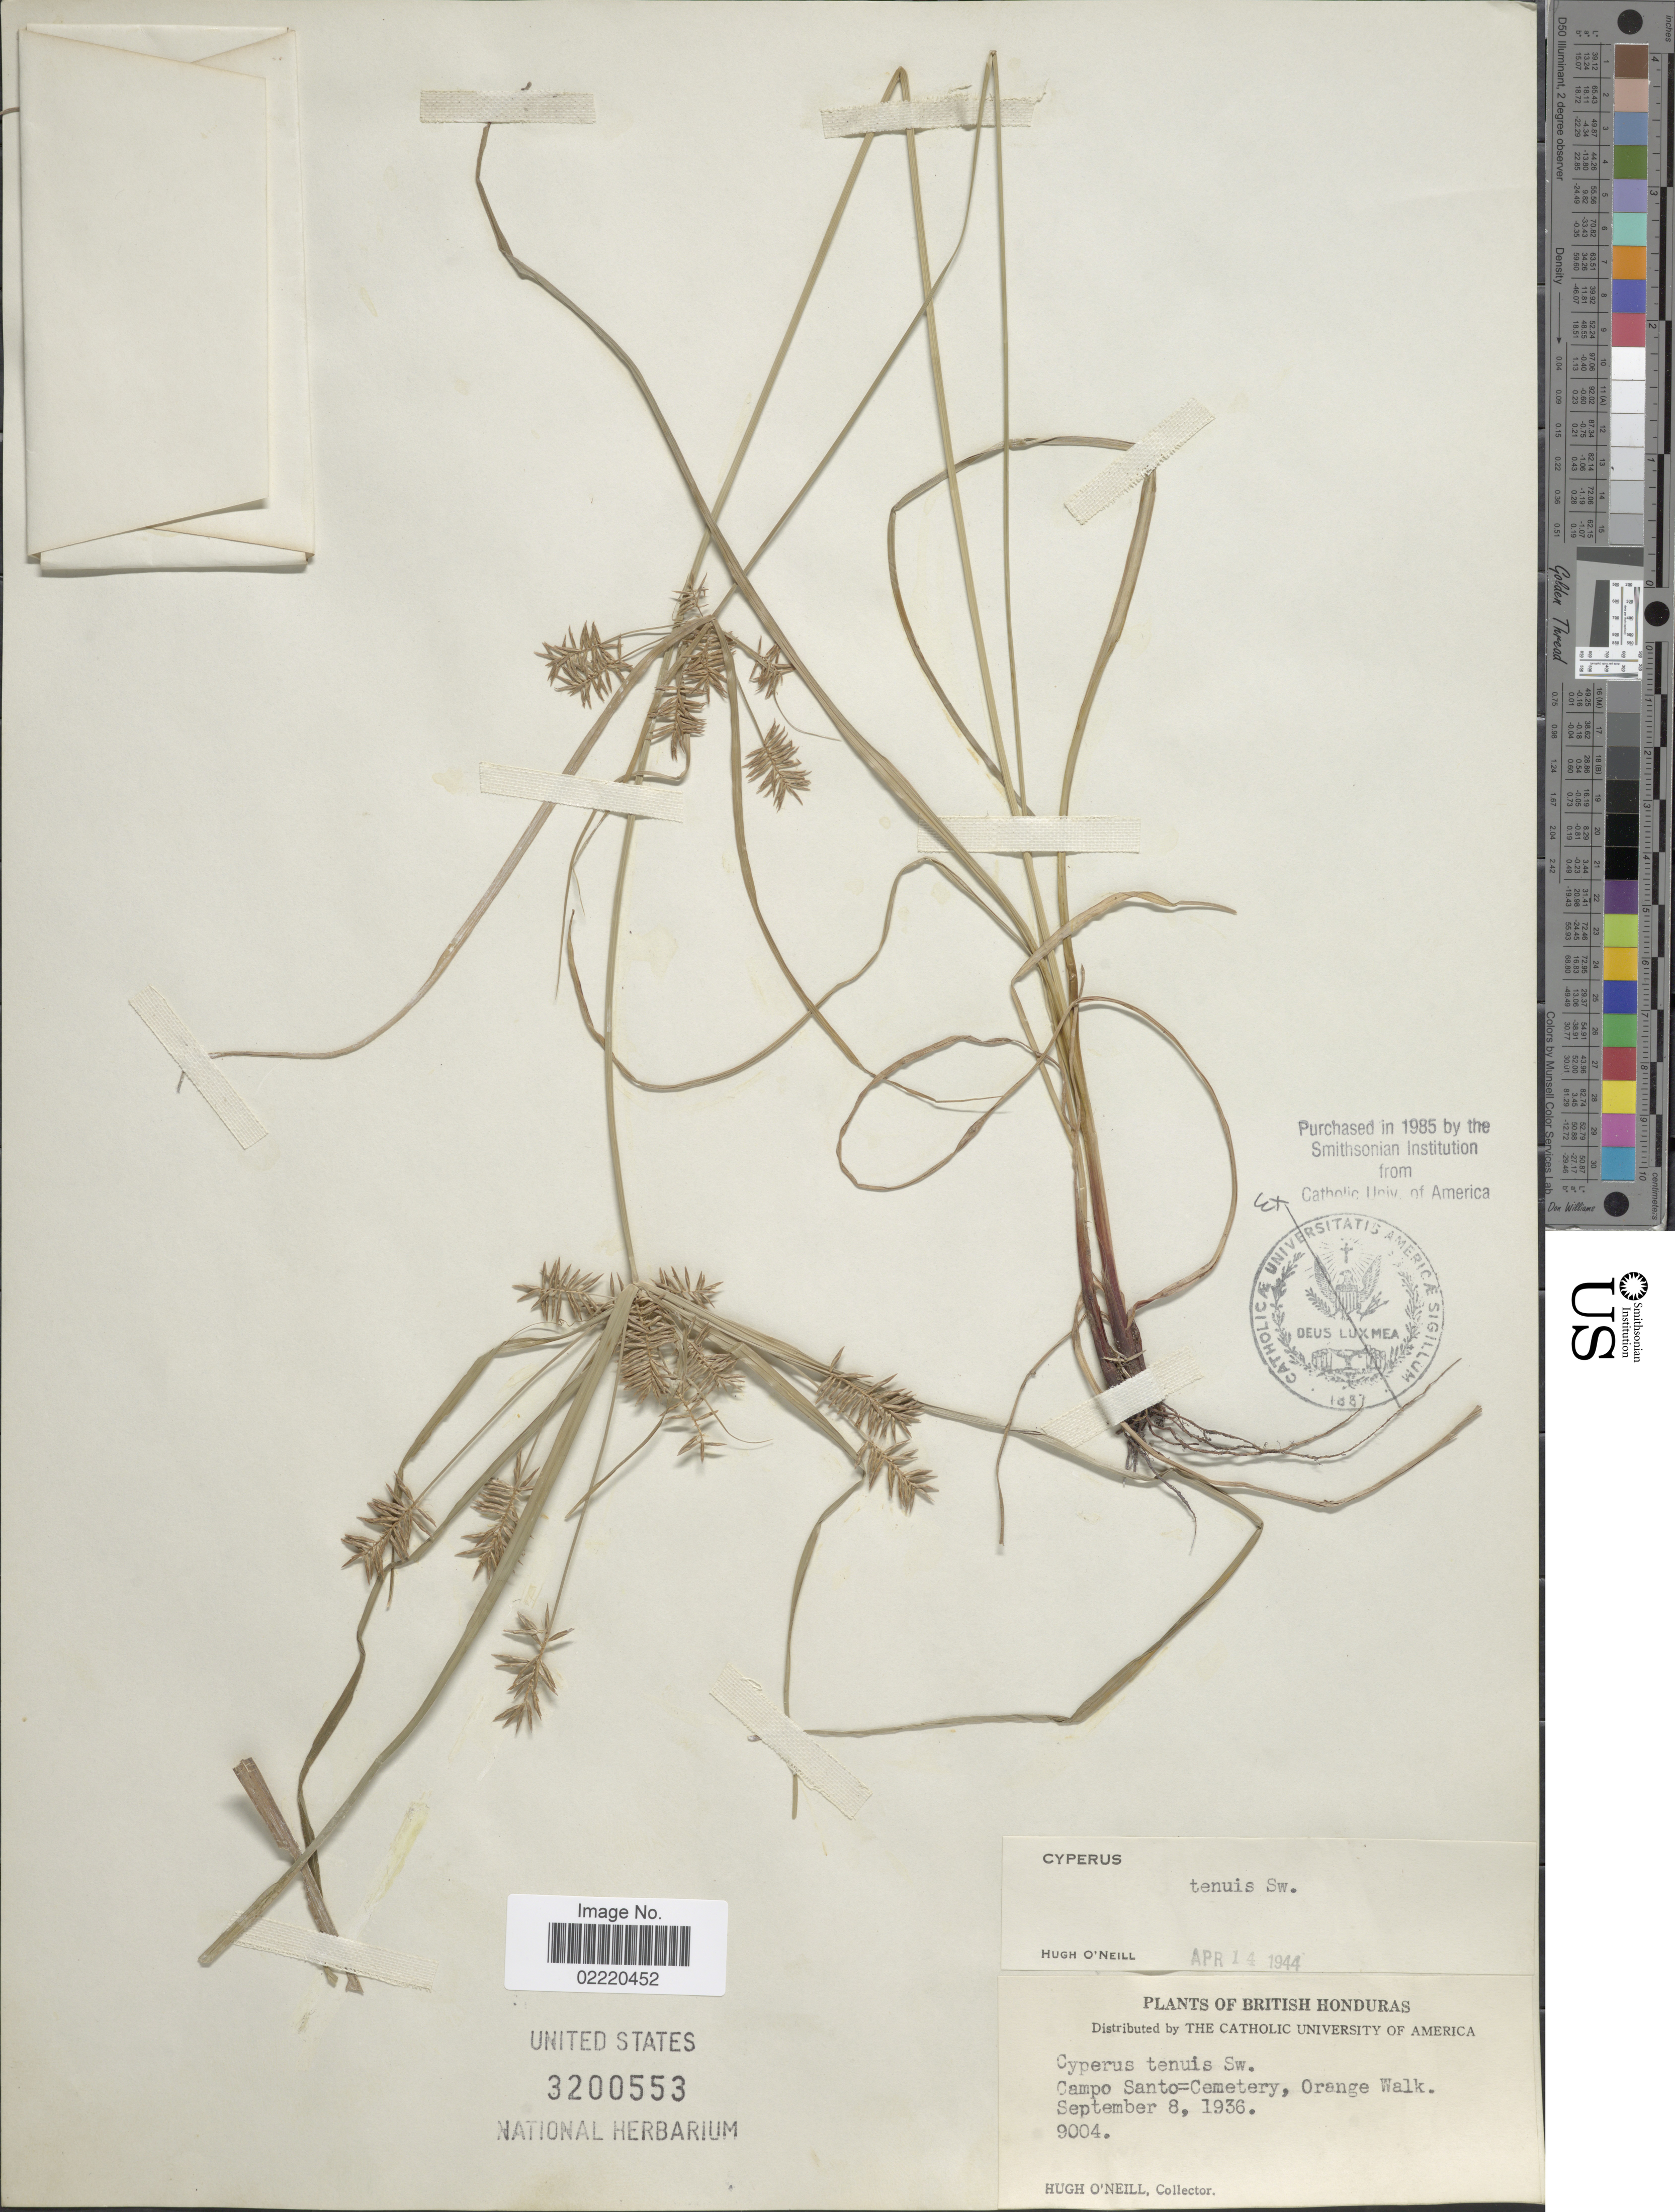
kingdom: Plantae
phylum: Tracheophyta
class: Liliopsida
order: Poales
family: Cyperaceae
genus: Cyperus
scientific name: Cyperus tenuis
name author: Sw.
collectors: H. O'Neill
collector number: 9004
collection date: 1936-09-08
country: Belize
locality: Campo Santo= Cemetery, Orange Walk.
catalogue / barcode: US 3200553